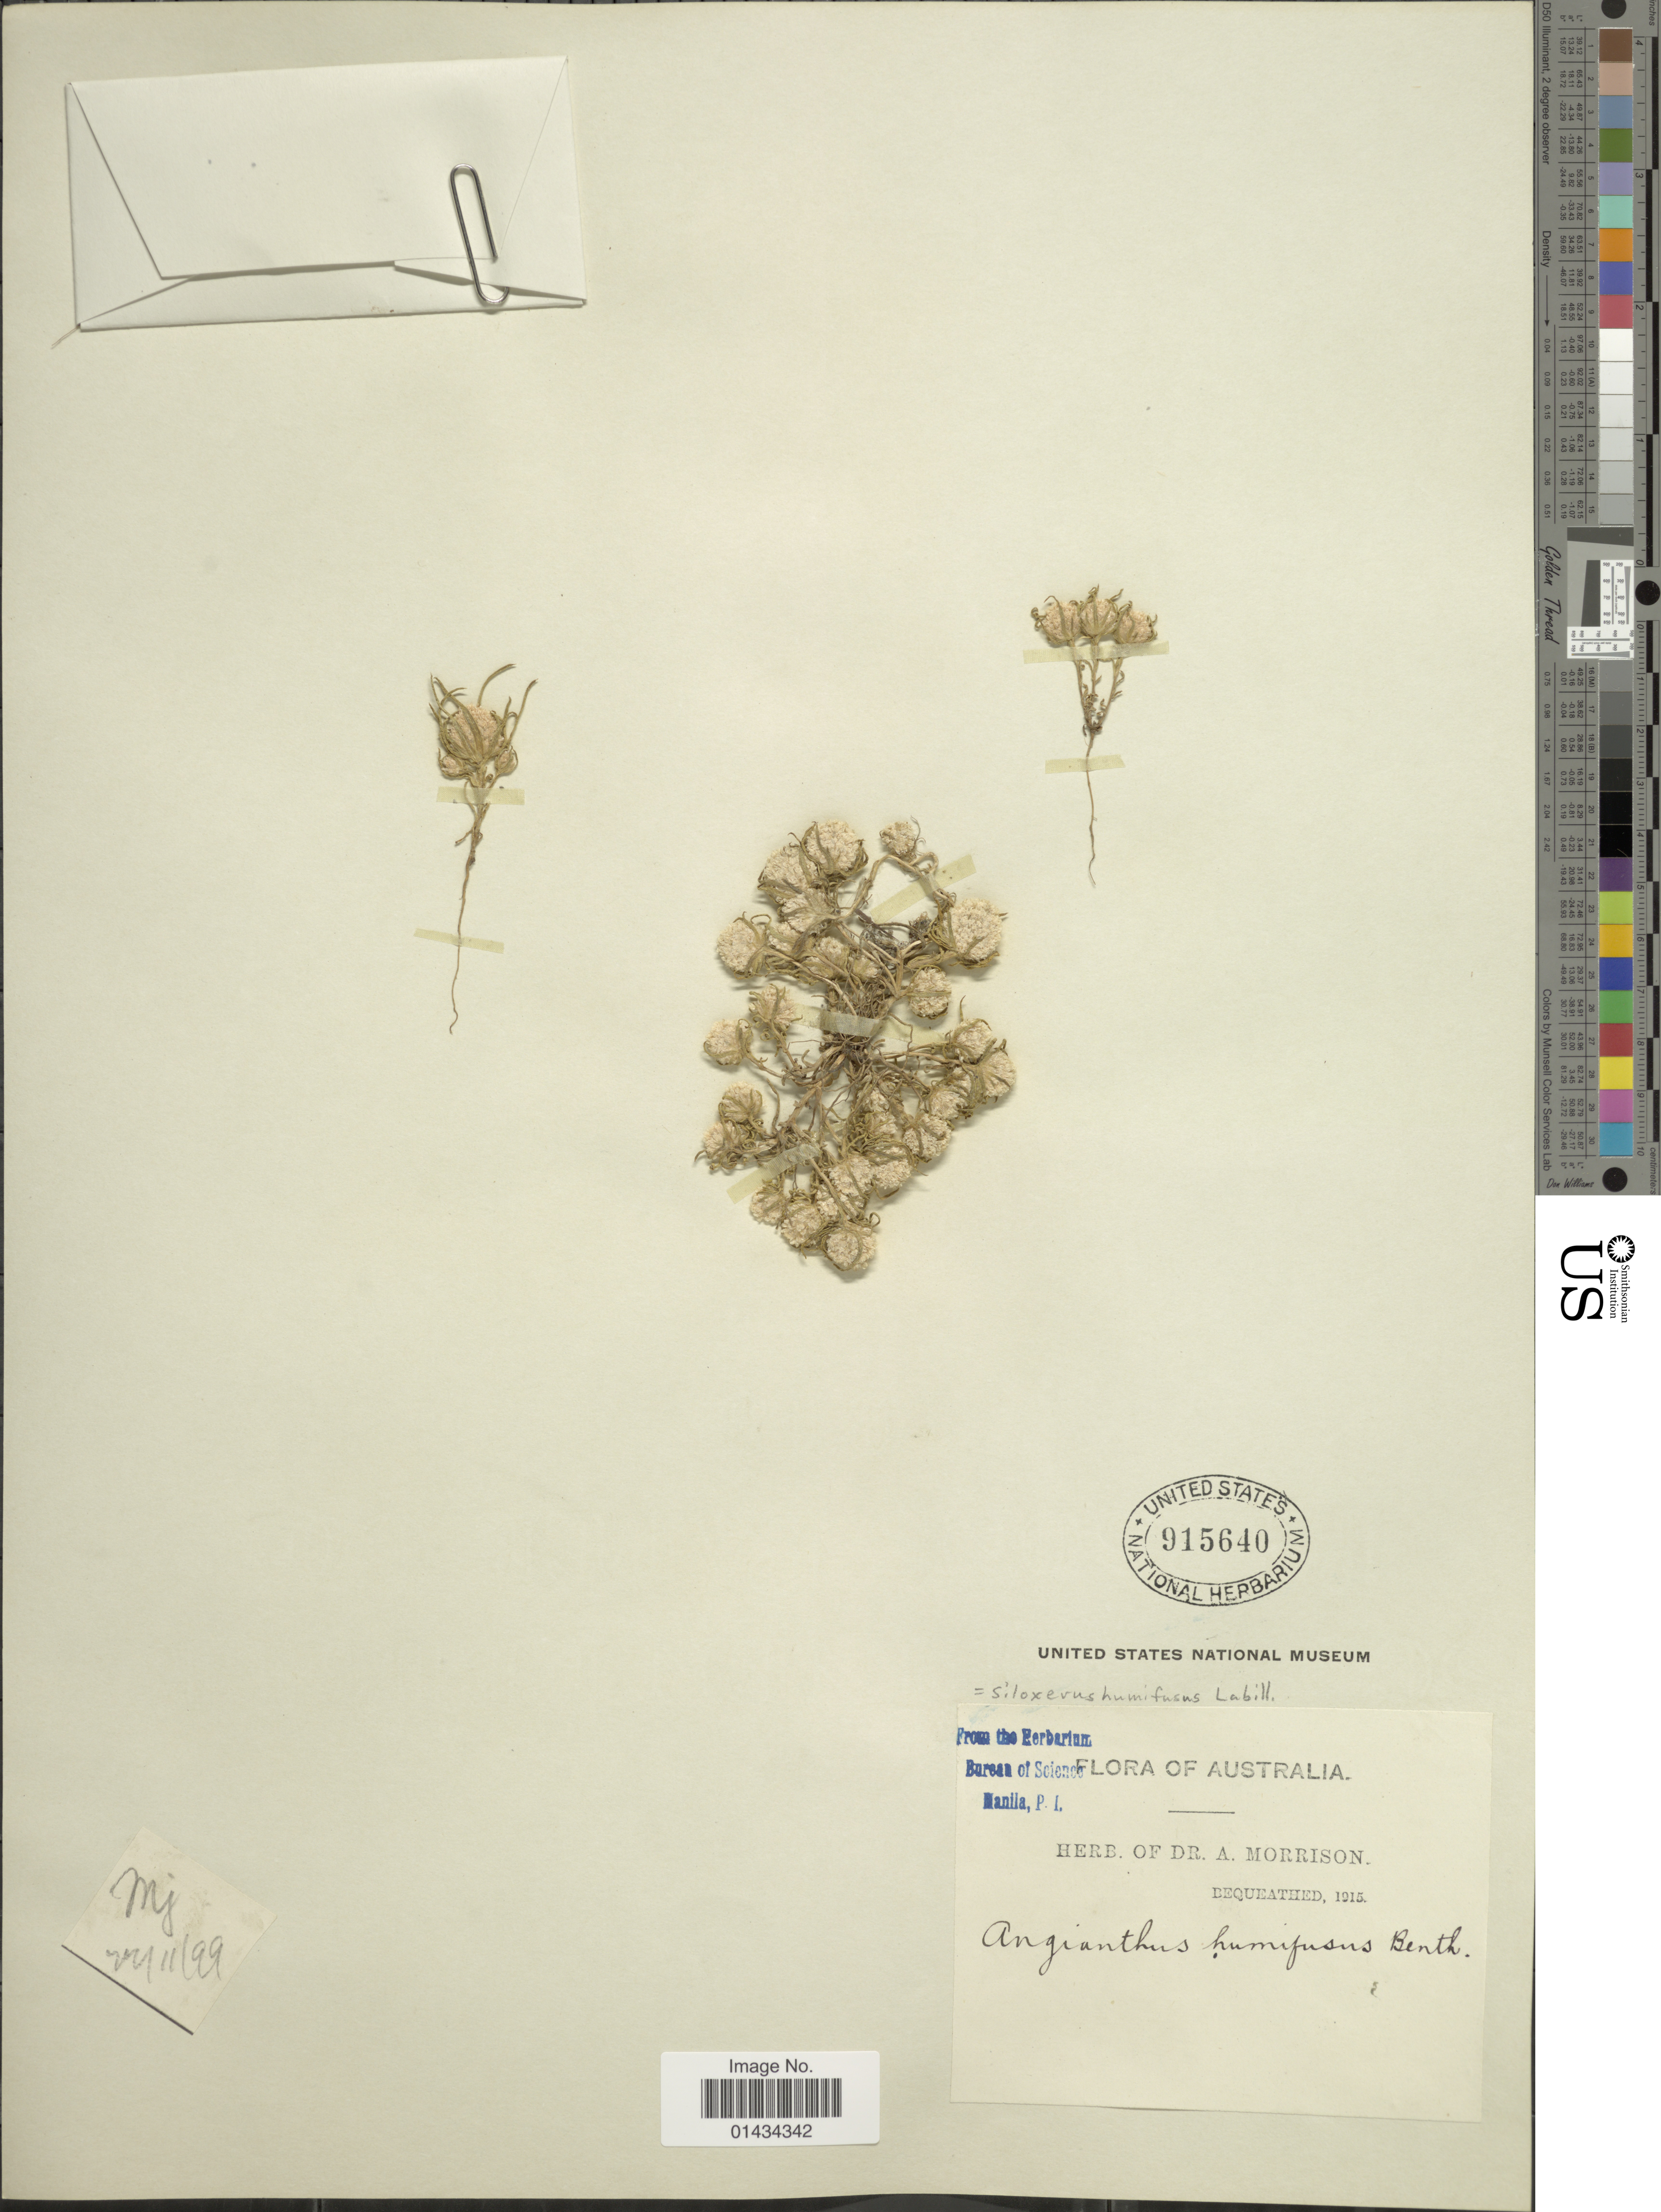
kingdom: Plantae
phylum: Tracheophyta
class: Magnoliopsida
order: Asterales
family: Asteraceae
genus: Angianthus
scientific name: Angianthus humifusus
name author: (Labill.) Benth.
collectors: ex herb. Dr. A. Morrison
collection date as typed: Transcribed d/m/y: 24/11/99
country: Australia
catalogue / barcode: US 915640